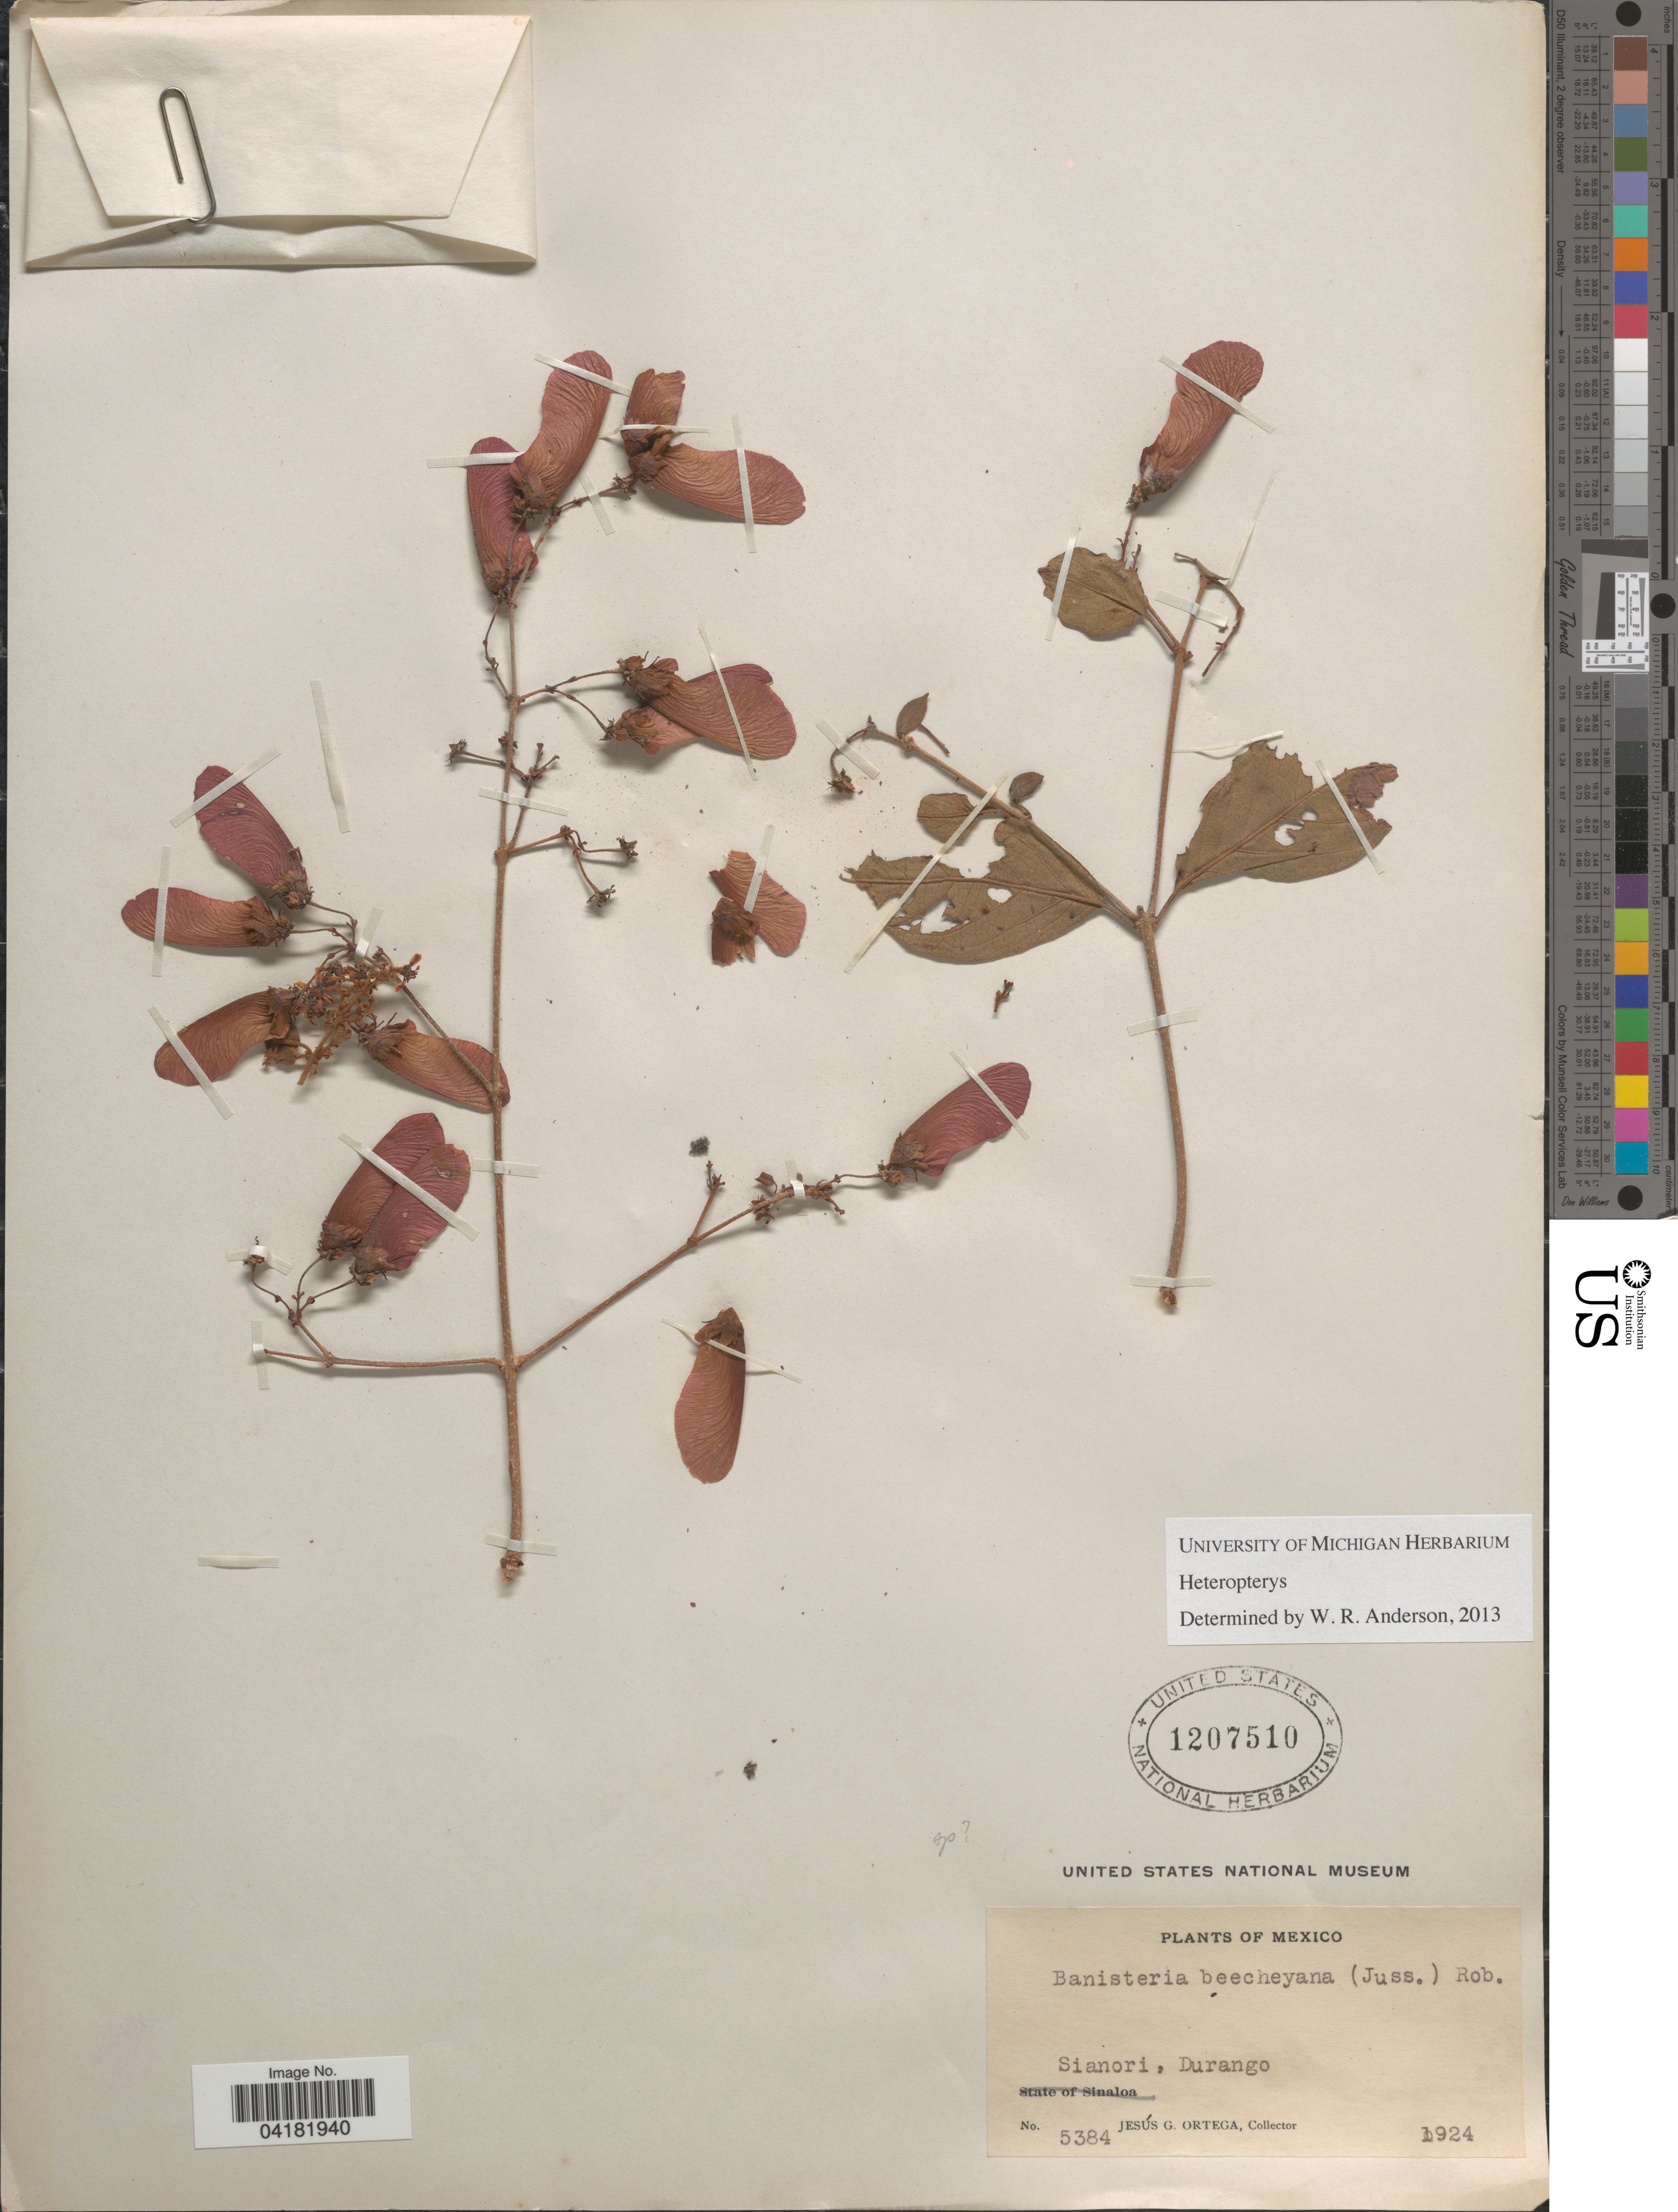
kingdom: Plantae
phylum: Tracheophyta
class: Magnoliopsida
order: Malpighiales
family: Malpighiaceae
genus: Heteropterys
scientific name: Heteropterys sp.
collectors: J. Ortega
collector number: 5384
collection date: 1924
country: Mexico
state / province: Durango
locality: Sianori.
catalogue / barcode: US 1207510